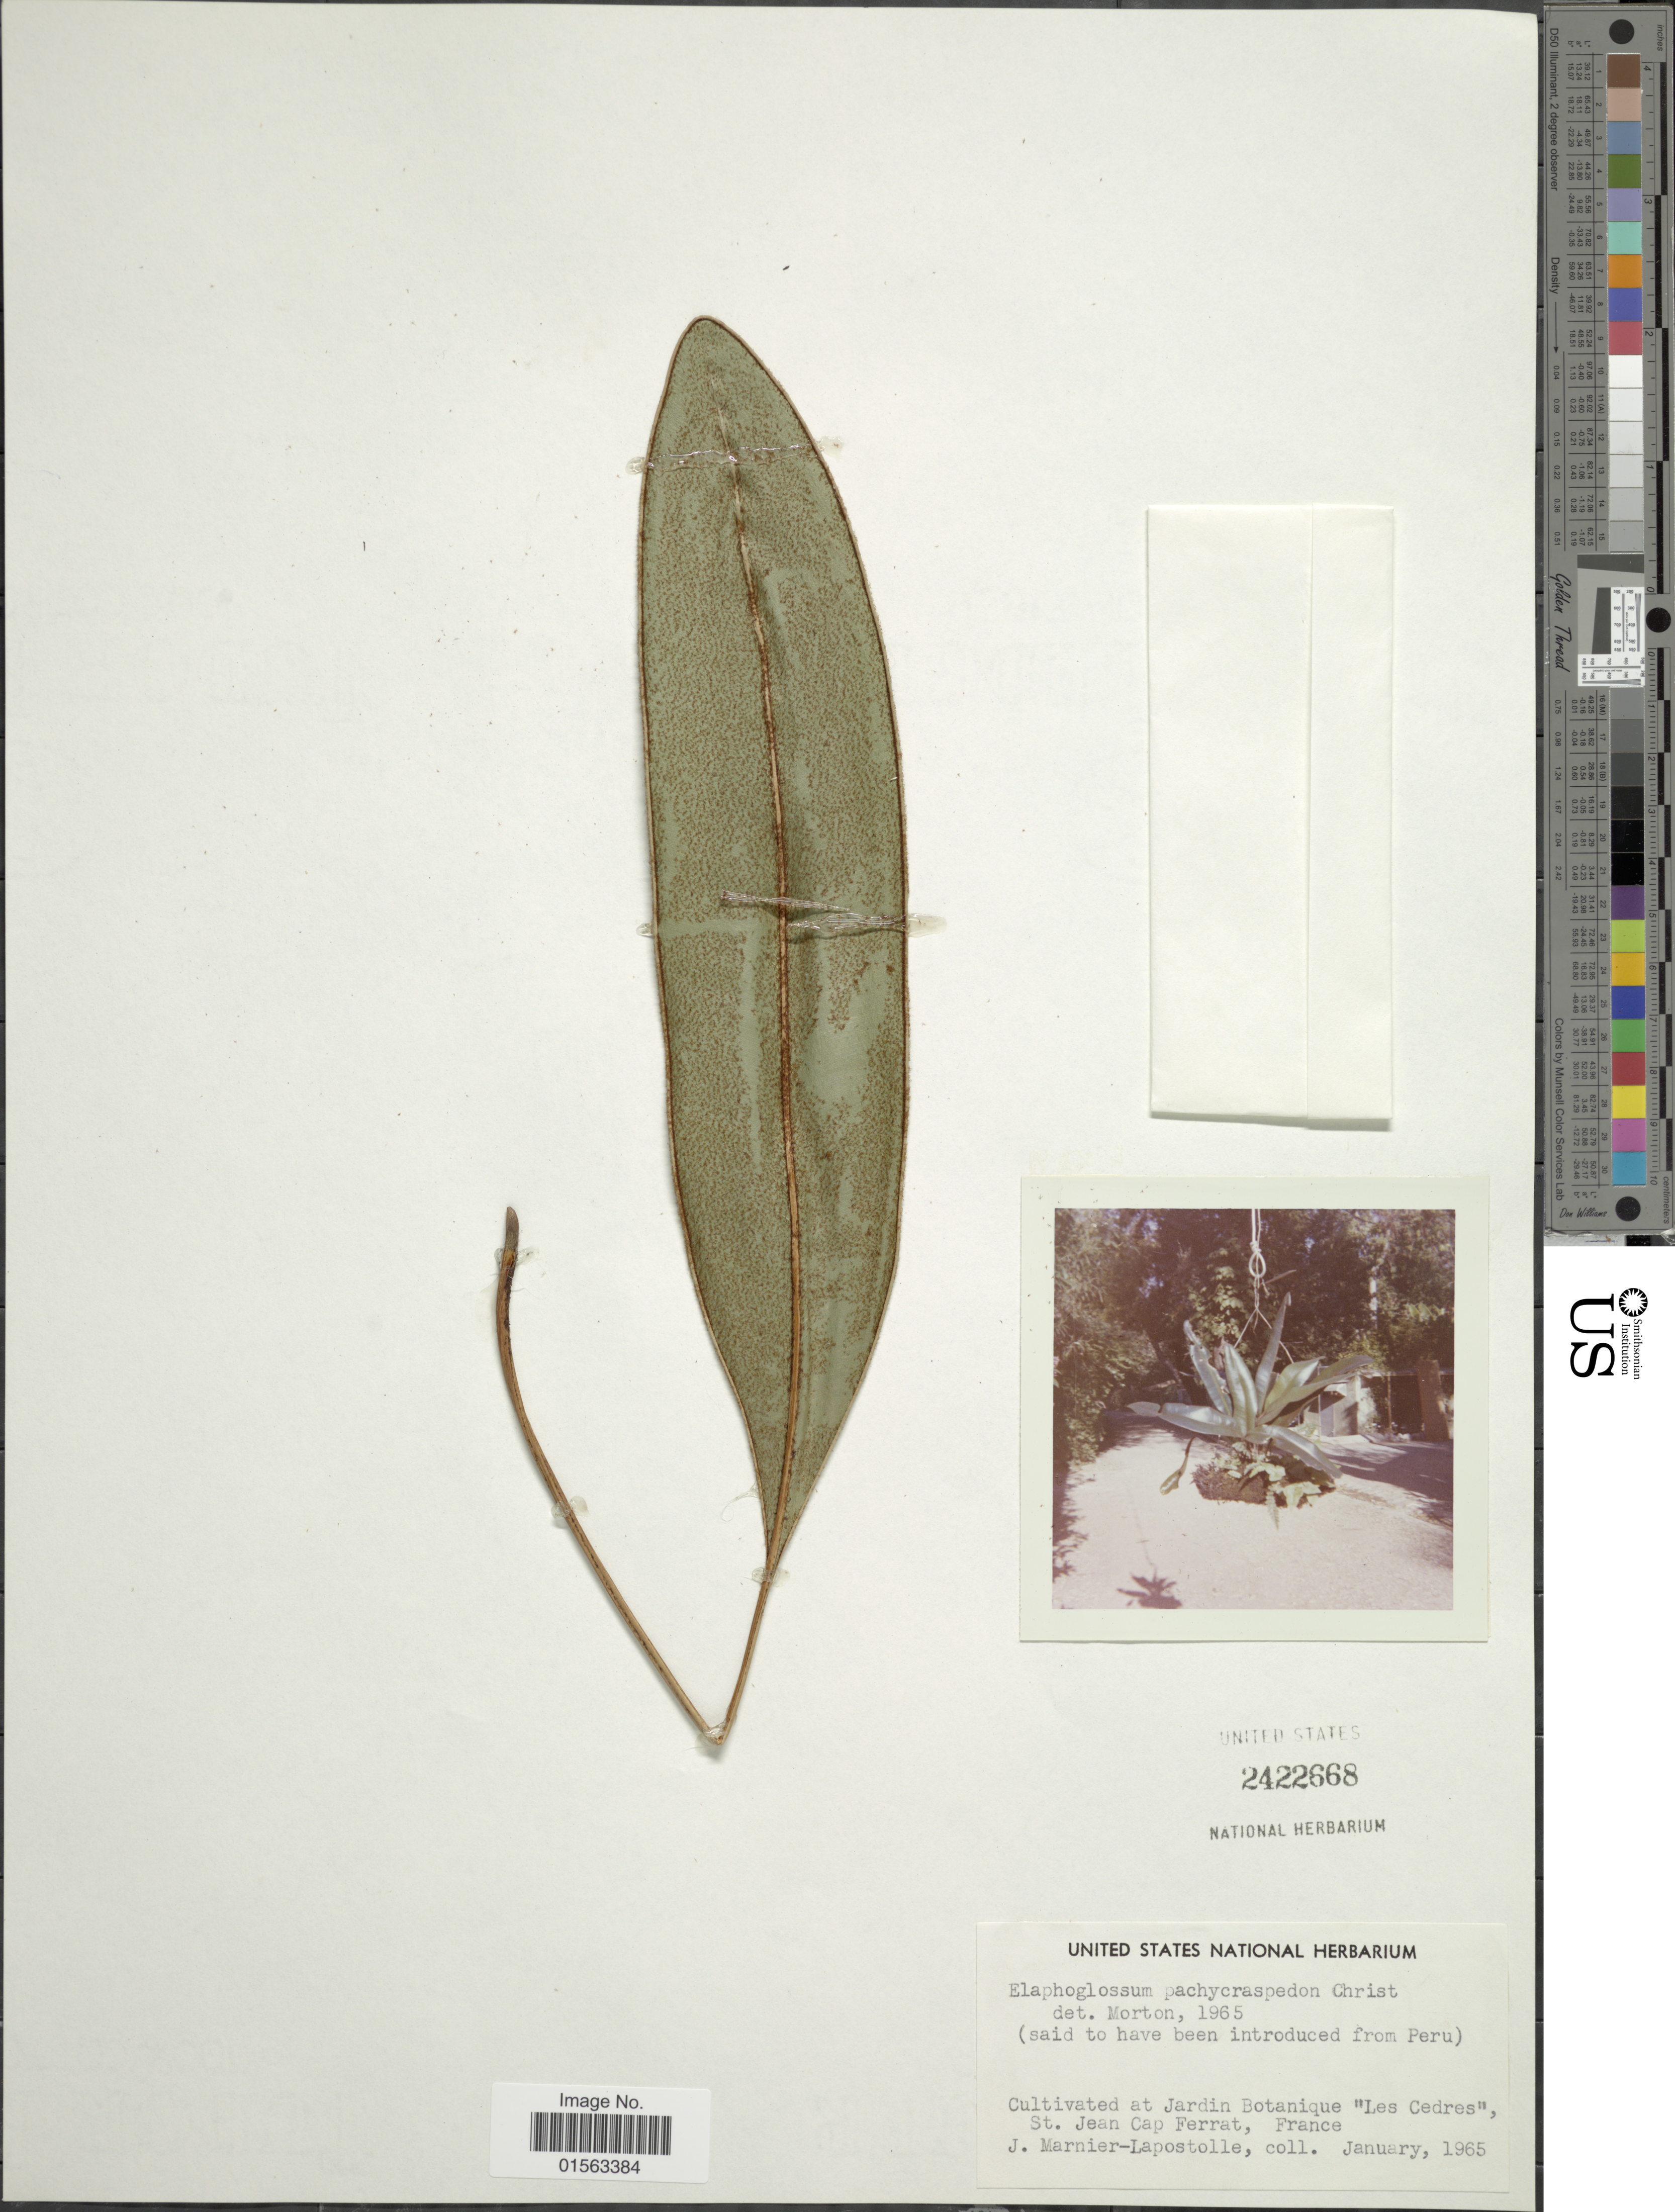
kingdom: Plantae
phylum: Tracheophyta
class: Polypodiopsida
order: Polypodiales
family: Dryopteridaceae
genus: Elaphoglossum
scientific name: Elaphoglossum pachycraspedon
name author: Christ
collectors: J. Marnier-Lapostolle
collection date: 1965-01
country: France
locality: Jardin Botanique Les Cedres, St. Jean Cap Ferrat, France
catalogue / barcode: US 2422668